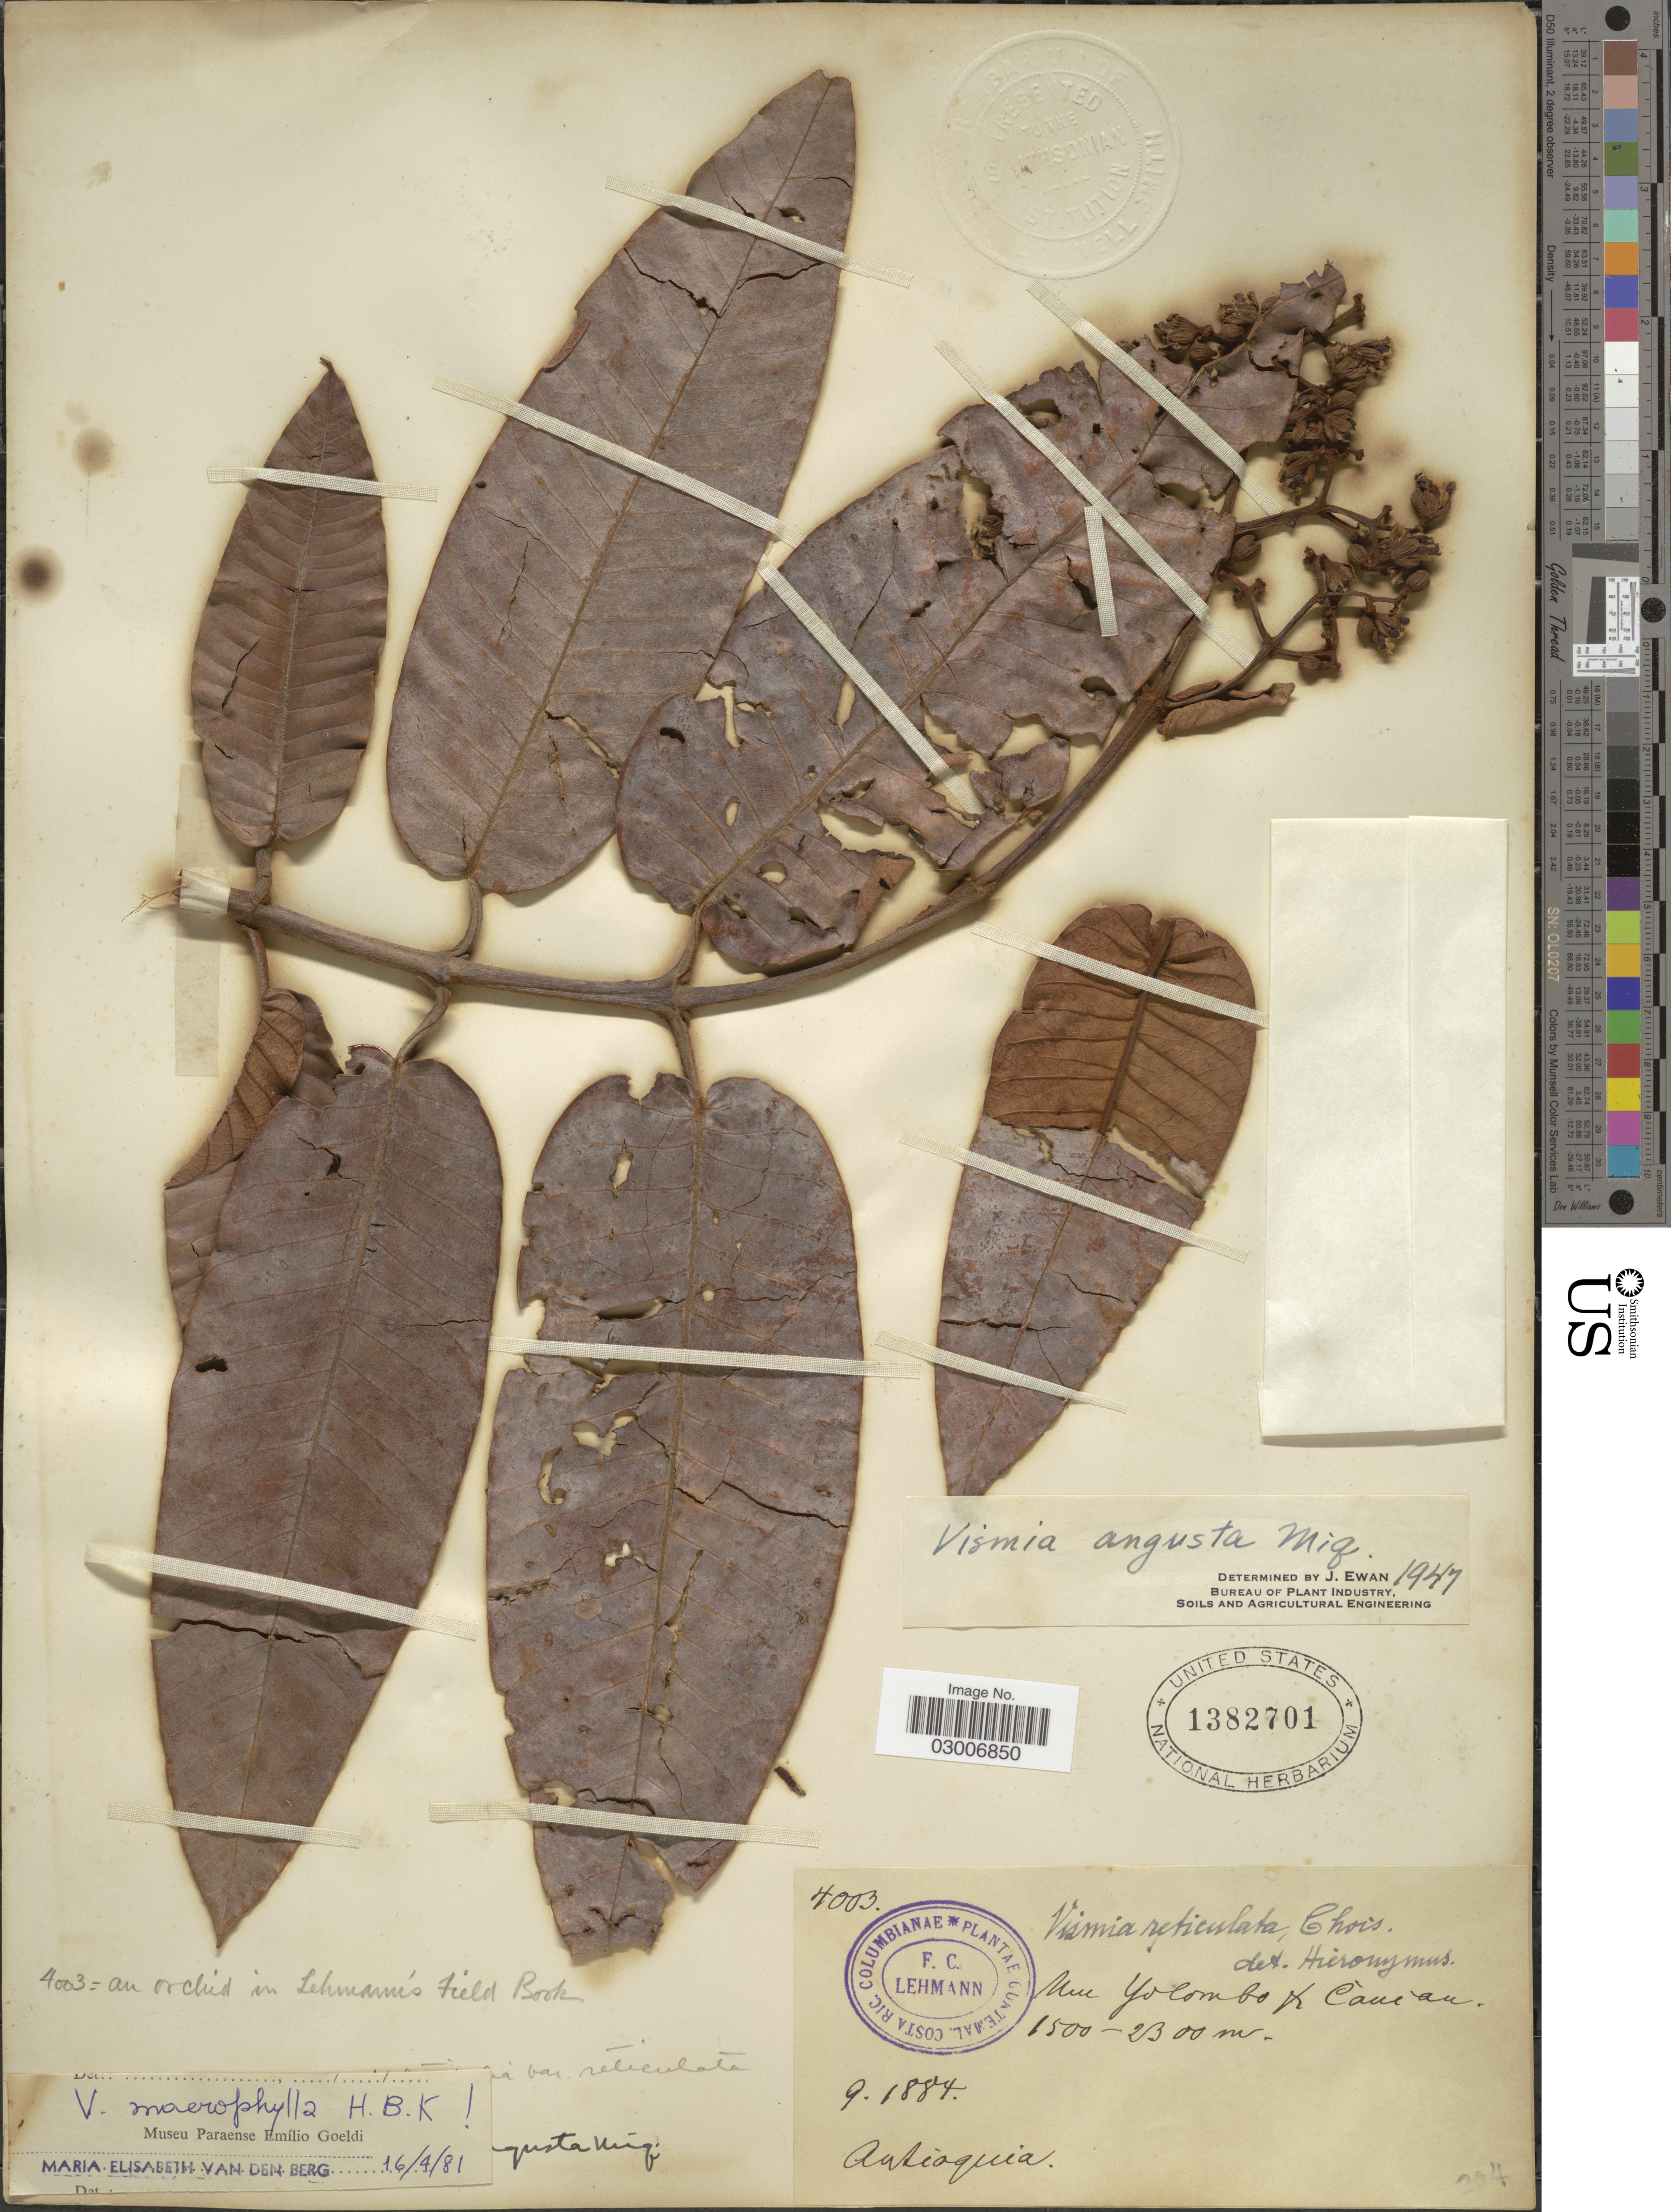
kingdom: Plantae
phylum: Tracheophyta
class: Magnoliopsida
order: Malpighiales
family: Hypericaceae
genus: Vismia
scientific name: Vismia macrophylla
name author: Kunth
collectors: F. C. Lehmann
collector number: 4003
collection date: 1884-09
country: Colombia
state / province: Antioquia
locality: Um Yolombo & Canian.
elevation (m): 1500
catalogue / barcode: US 1382701